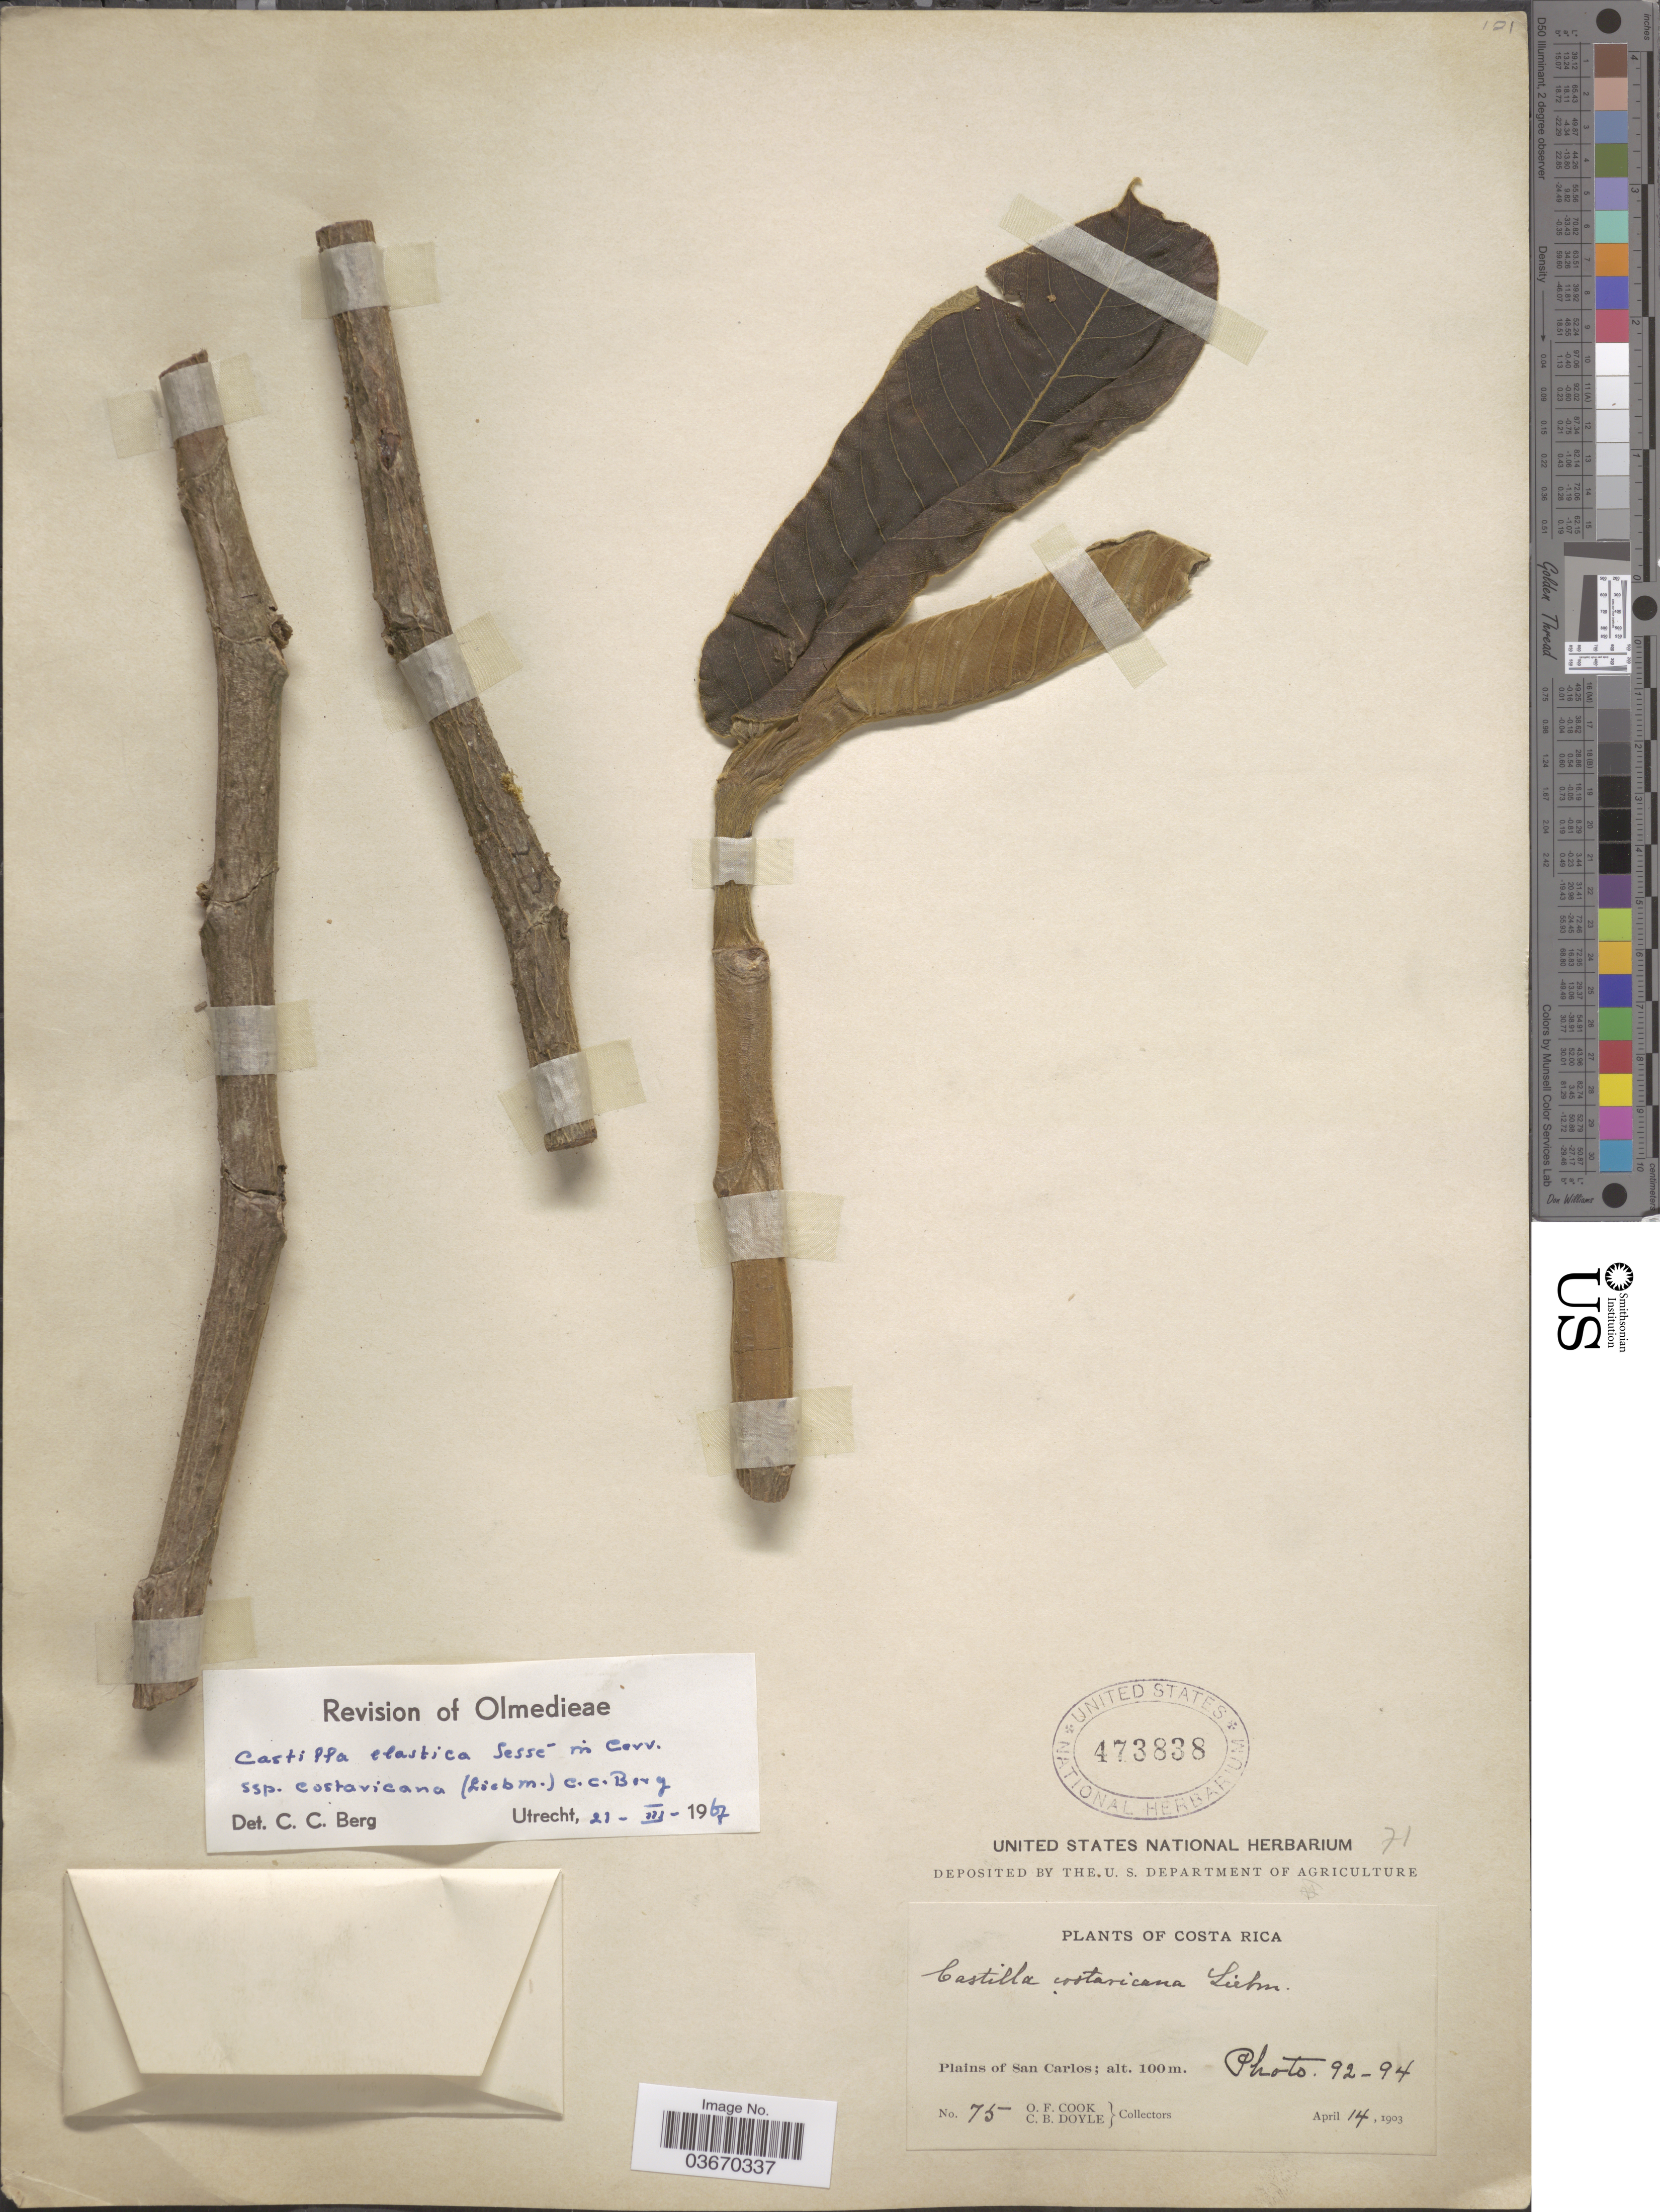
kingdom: Plantae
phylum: Tracheophyta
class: Magnoliopsida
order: Rosales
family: Moraceae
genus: Castilla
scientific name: Castilla elastica subsp. costaricana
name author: (Liebm.) C.C. Berg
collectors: O. F. Cook & C. Doyle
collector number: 75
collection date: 1903-04-14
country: Costa Rica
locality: Plains of San Carlos.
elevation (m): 100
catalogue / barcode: US 473838